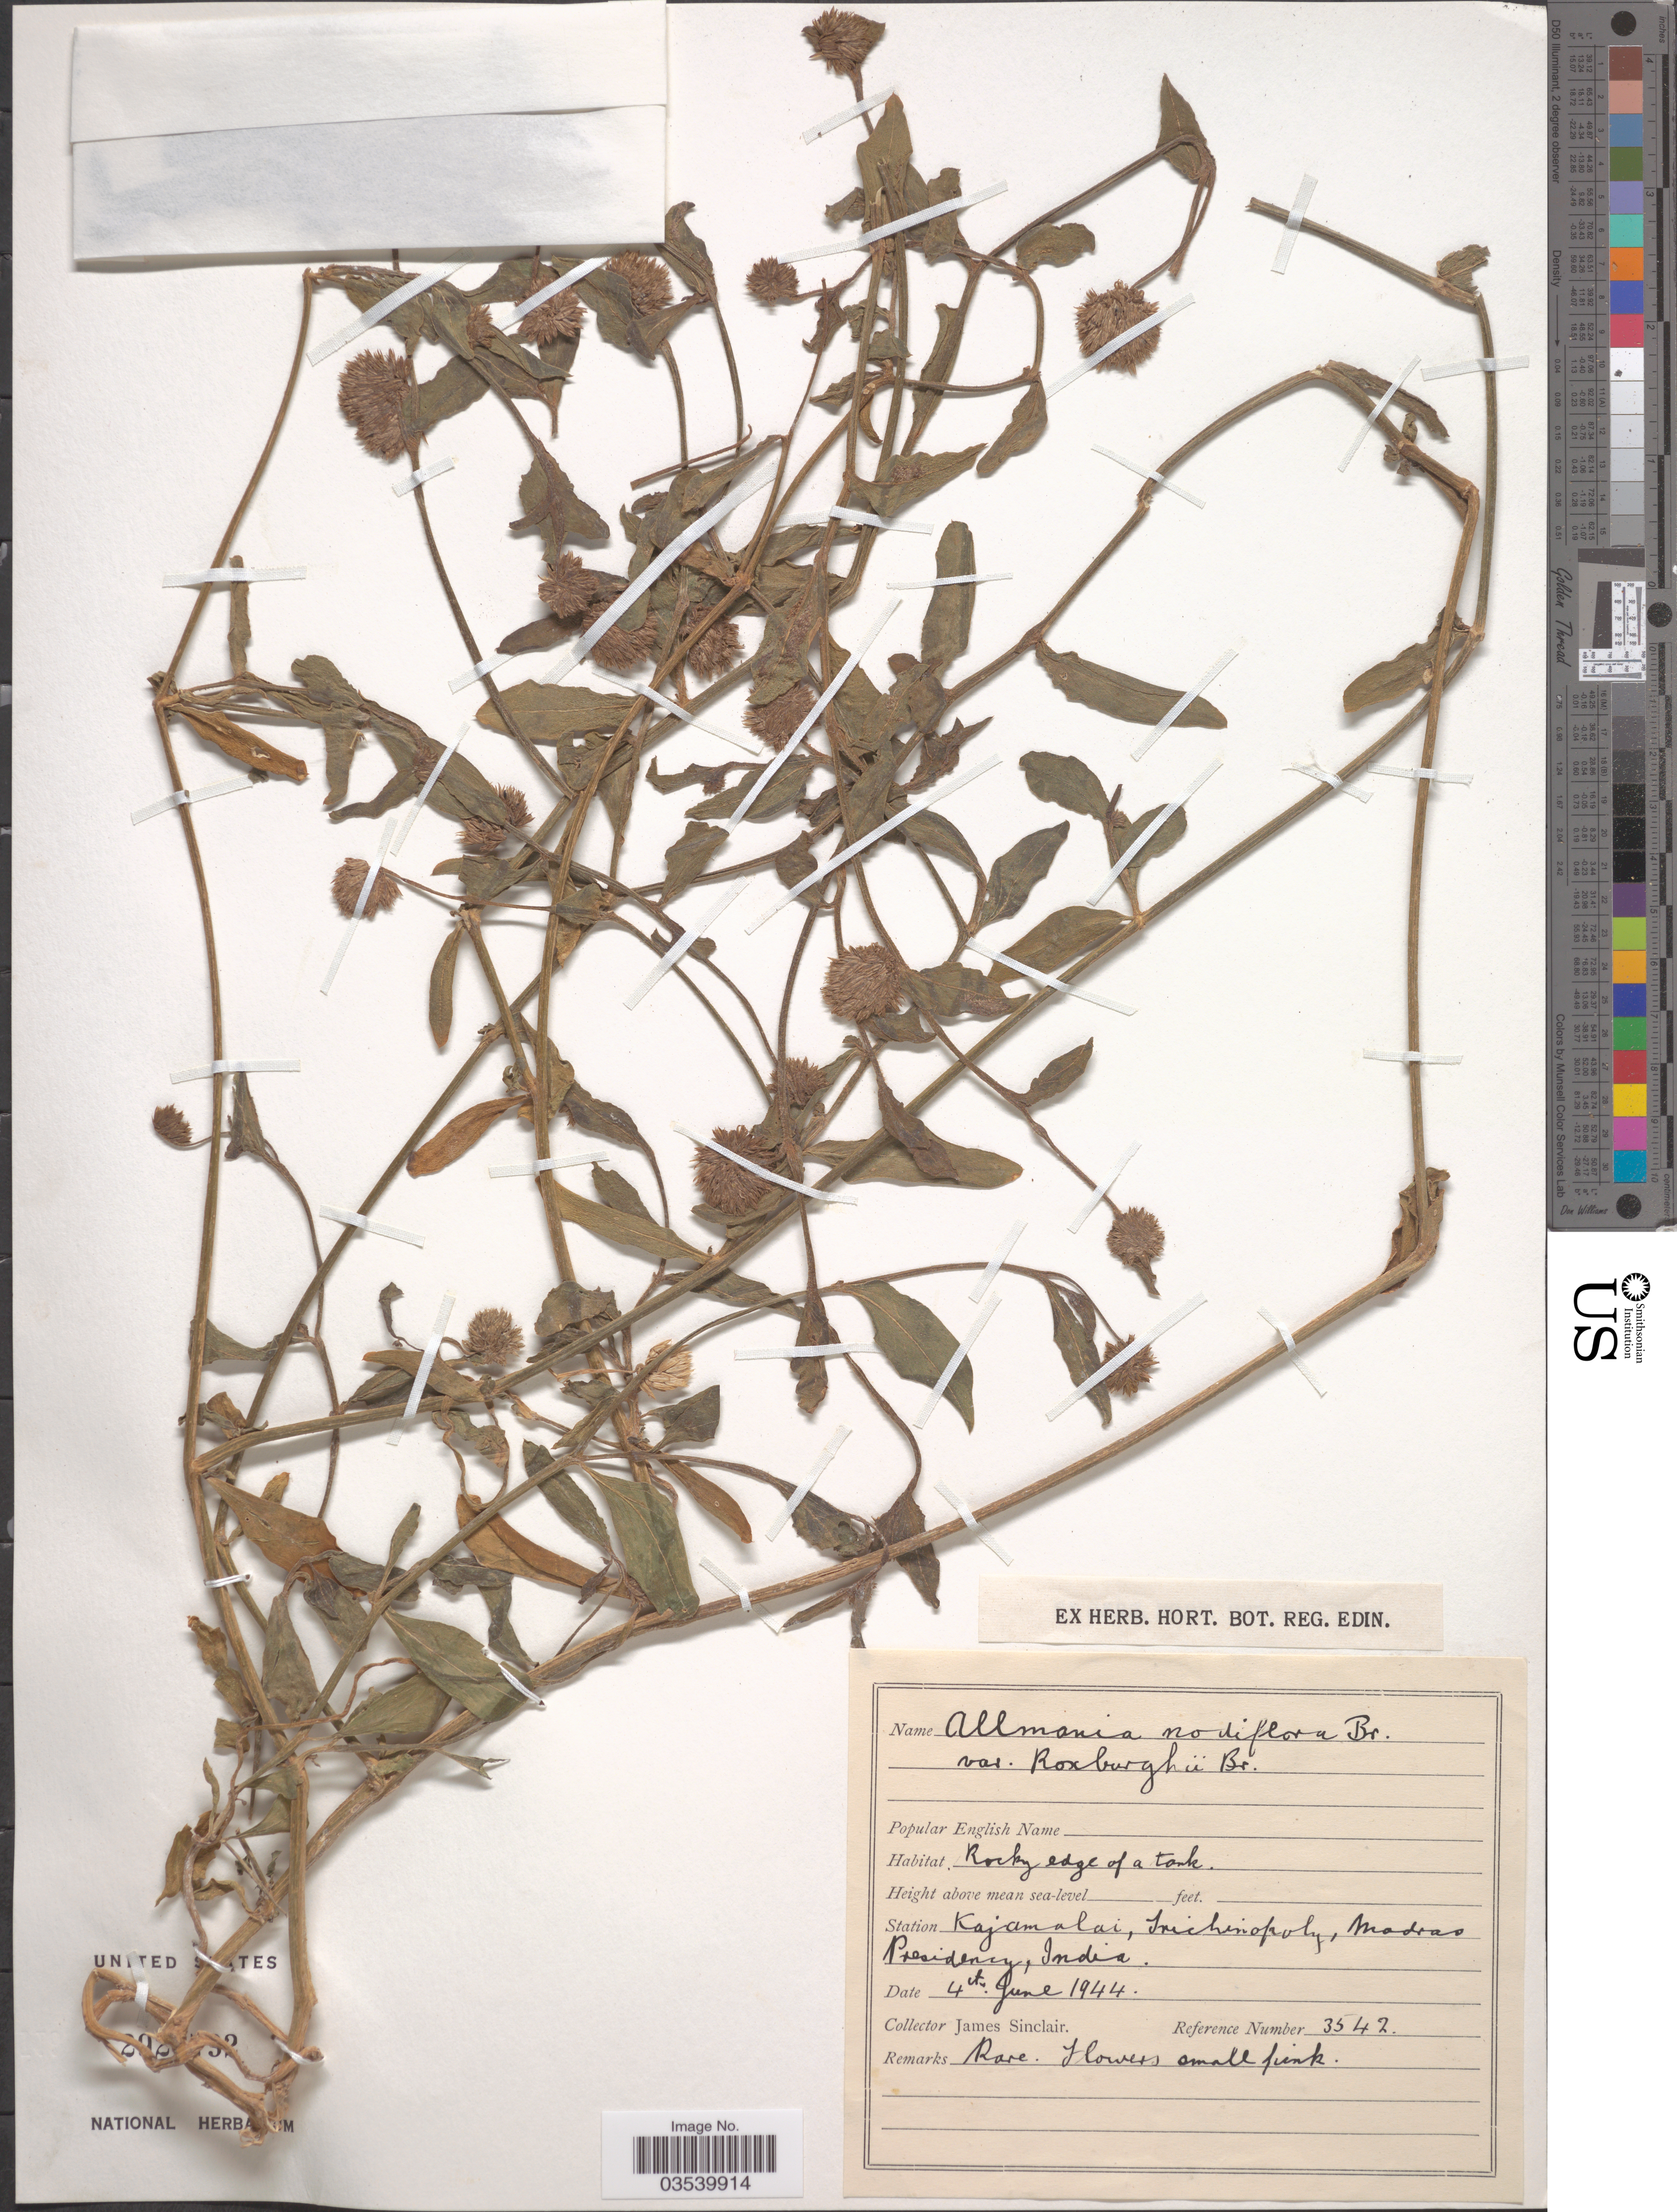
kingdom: Plantae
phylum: Tracheophyta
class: Magnoliopsida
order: Caryophyllales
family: Amaranthaceae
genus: Allmania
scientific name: Allmania nodiflora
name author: (L.) R. Br. ex Wight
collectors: J. Sinclair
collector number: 3542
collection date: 1944-06-04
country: India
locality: Station Kajamalai, Trichinopoly, Madras Presidency.